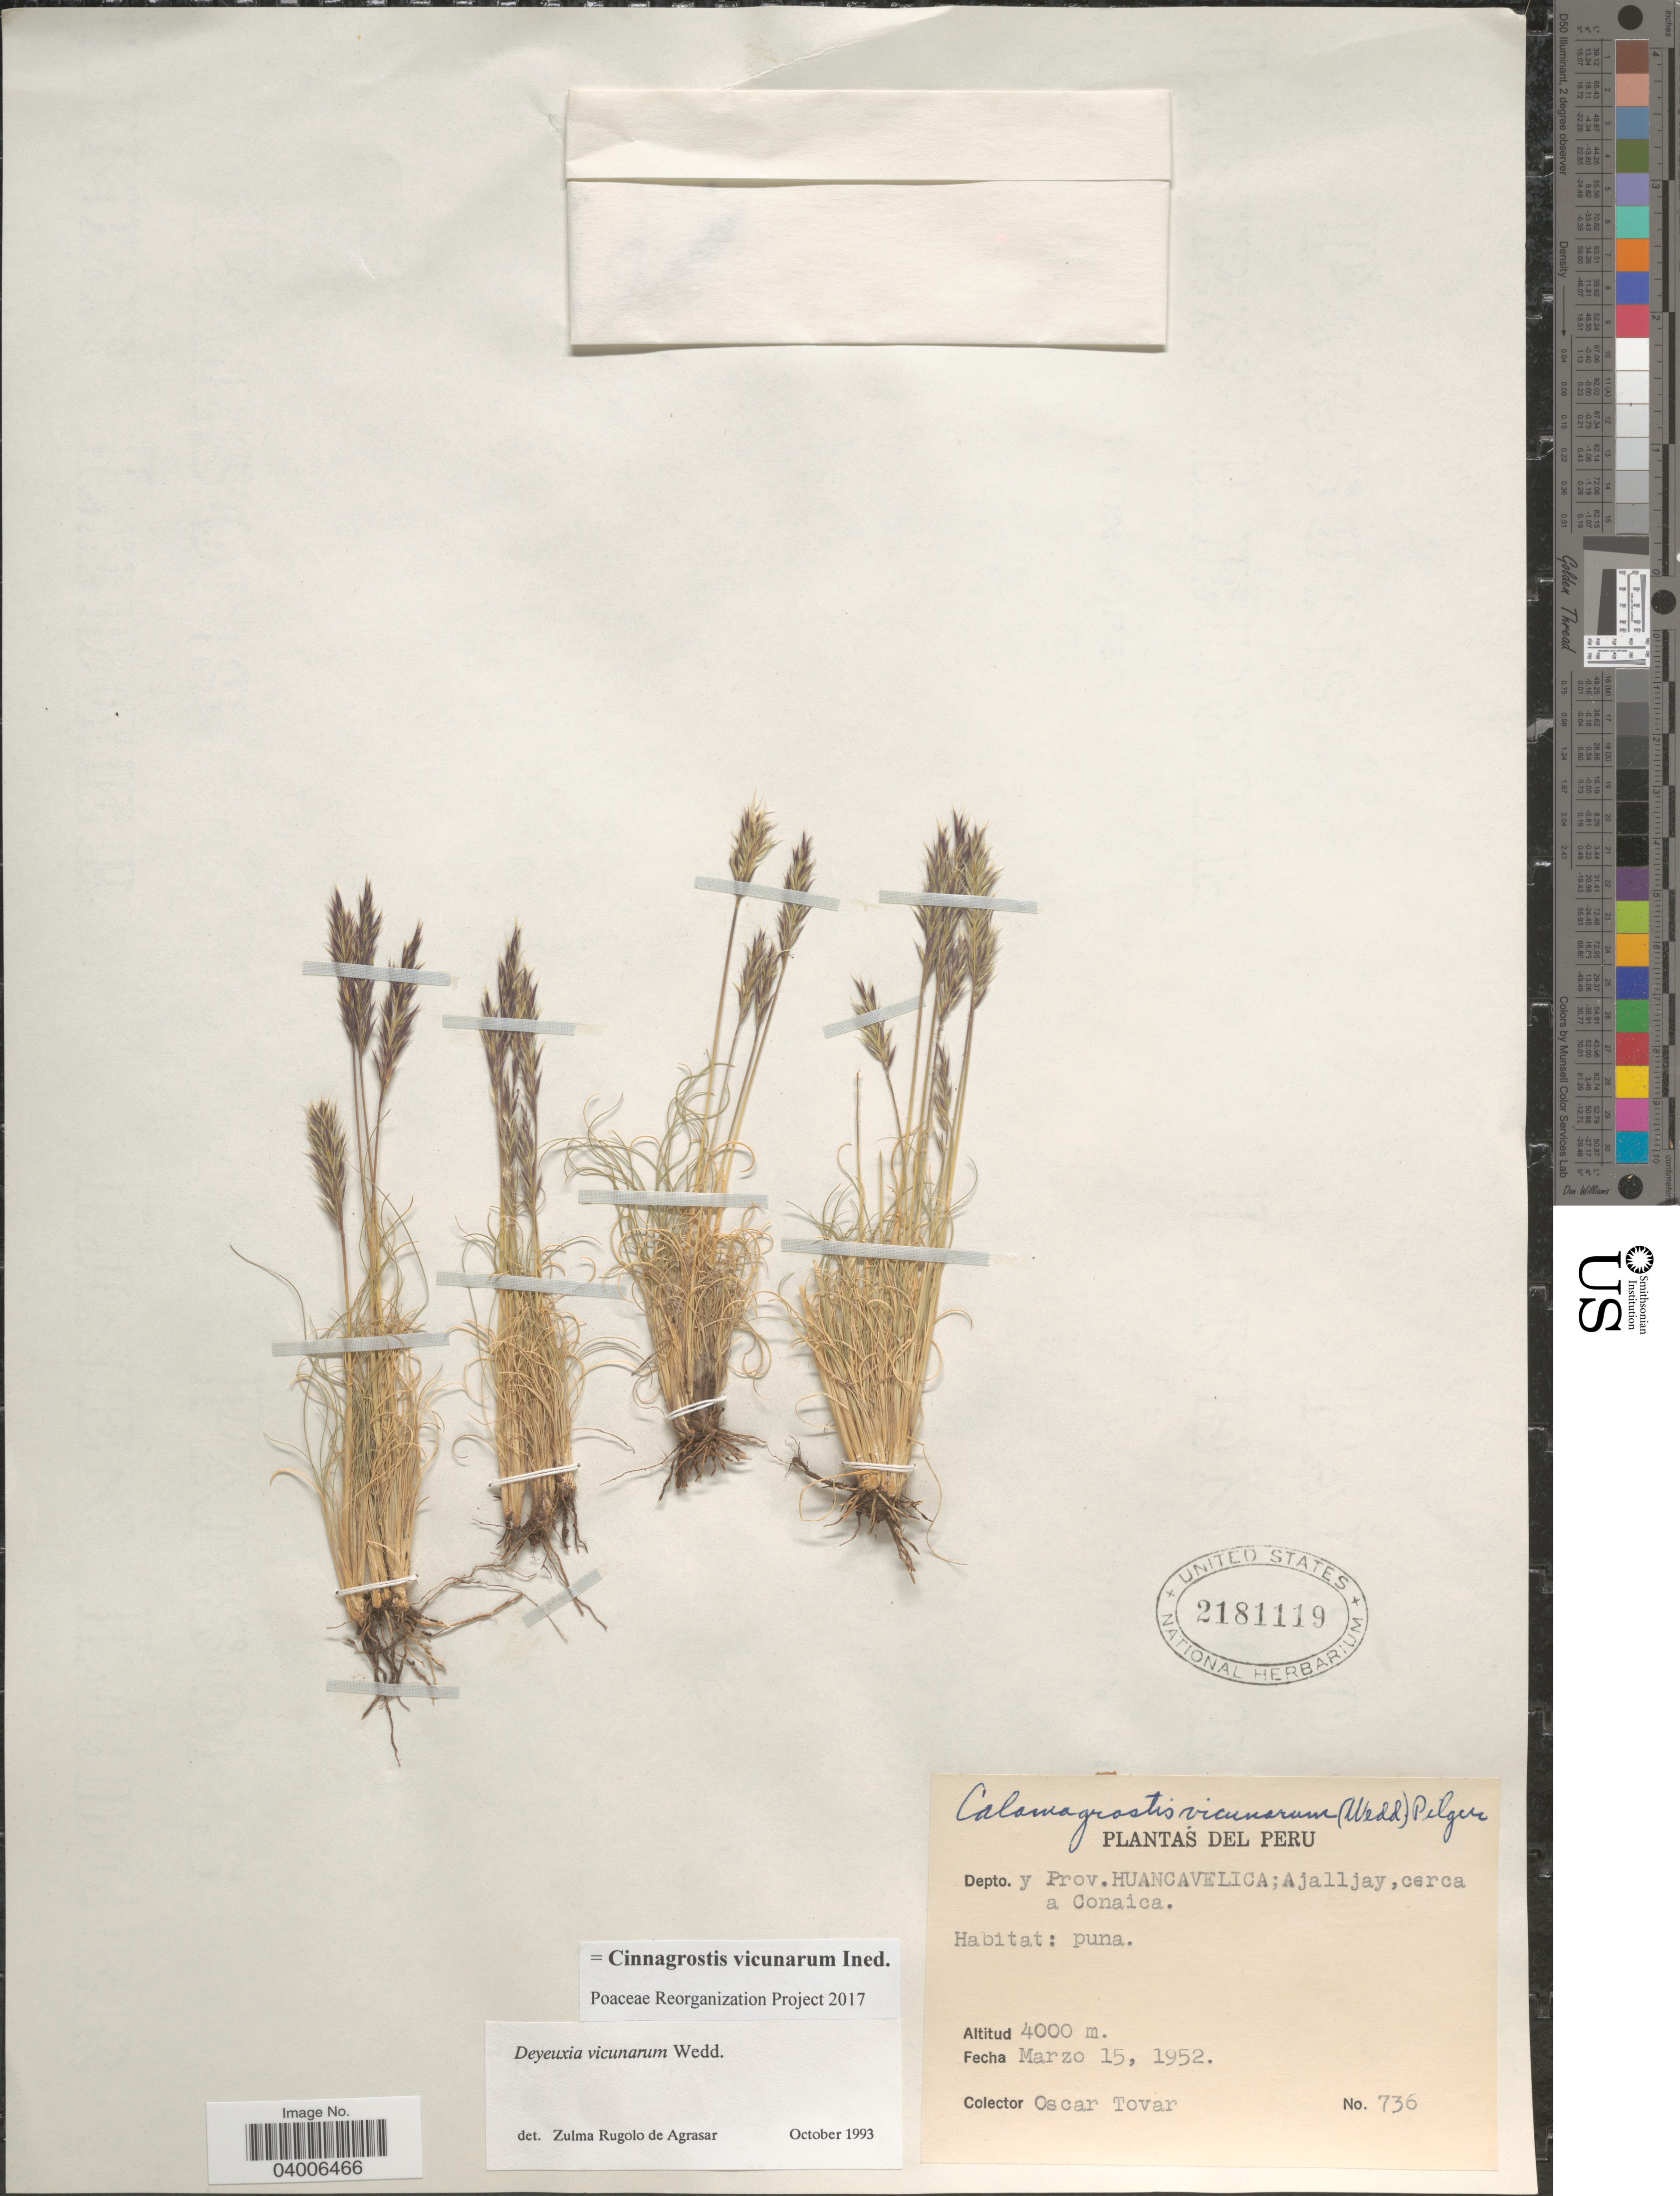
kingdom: Plantae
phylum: Tracheophyta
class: Liliopsida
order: Poales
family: Poaceae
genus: Cinnagrostis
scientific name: Cinnagrostis vicunarum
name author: (Wedd.) P.M. Peterson et al.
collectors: Ó. Tovar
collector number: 736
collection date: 1952-03-15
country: Peru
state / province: Huancavelica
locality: Depto. y Prov. Huancavelica; Ajalljay, cerca a Conaica. Puna.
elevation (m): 4000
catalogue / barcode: US 2181119